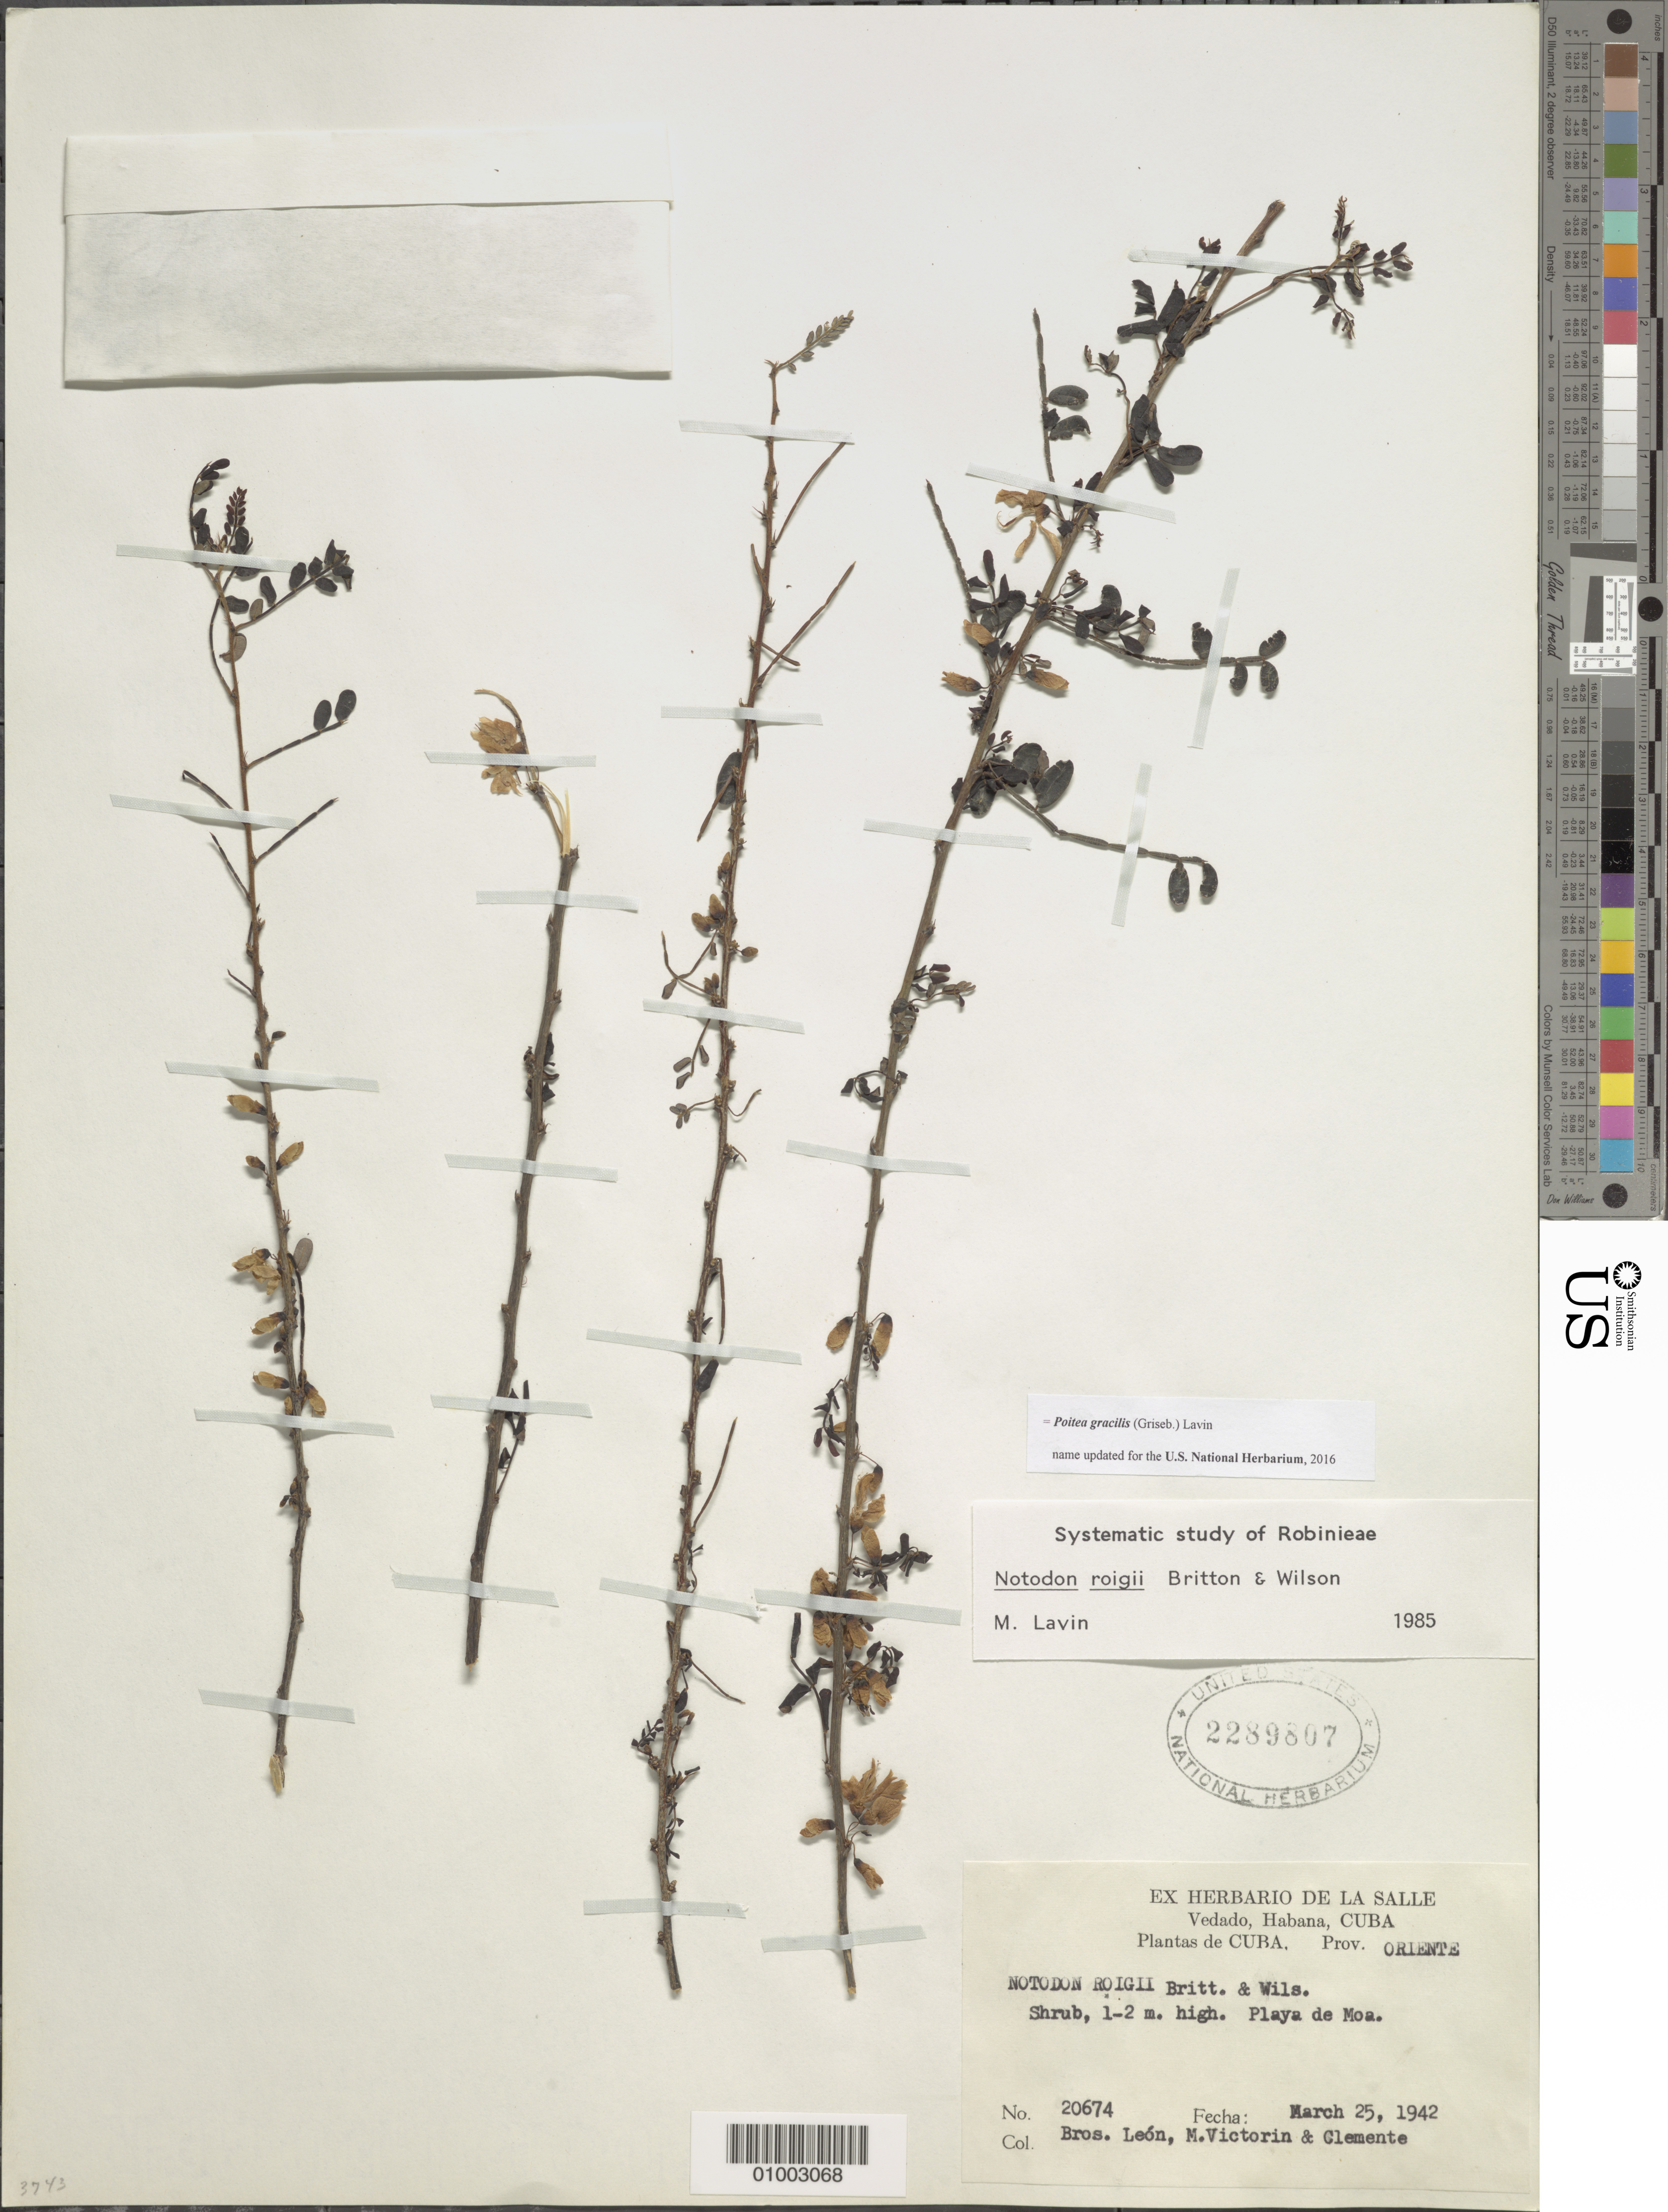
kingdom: Plantae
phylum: Tracheophyta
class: Magnoliopsida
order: Fabales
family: Fabaceae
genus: Poitea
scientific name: Poitea gracilis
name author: (Griseb.) Lavin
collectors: Bro. León, Fr. Marie-Victorin & Bro. Clemente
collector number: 20674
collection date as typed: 25 Mar 1942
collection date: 1942-03-25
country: Cuba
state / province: Holguín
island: Cuba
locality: Playa de Moa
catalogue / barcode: US 2289807